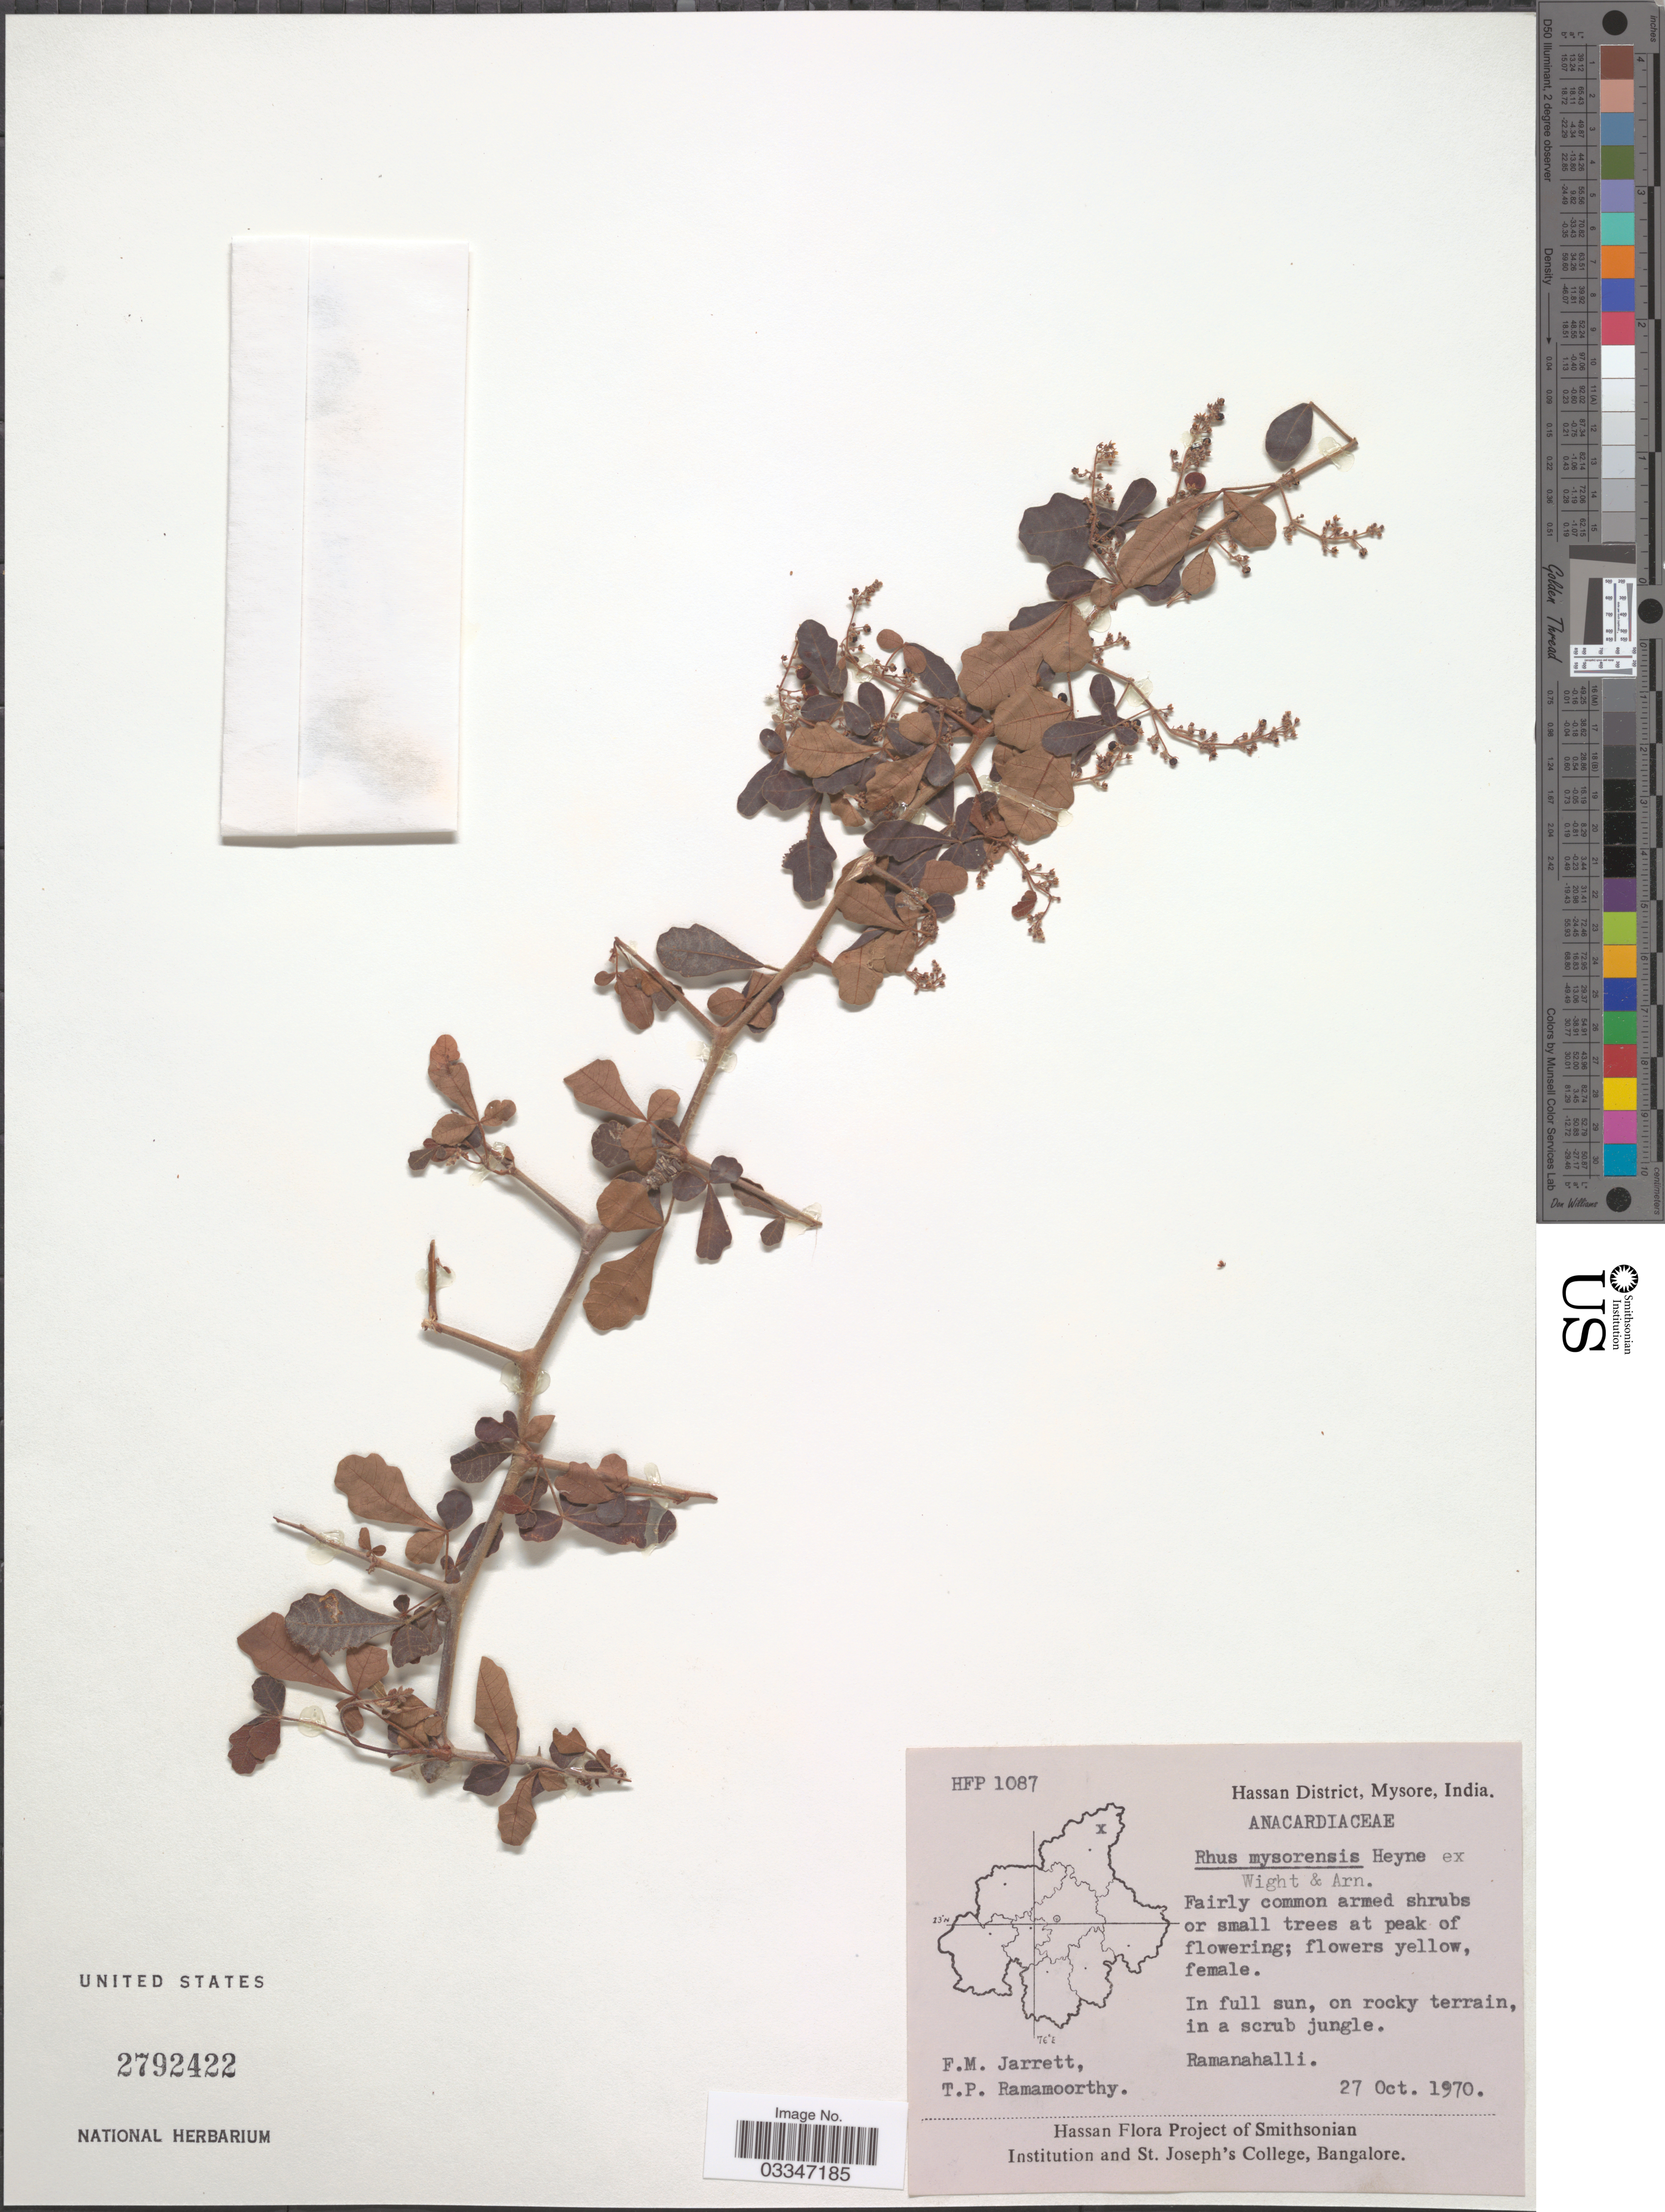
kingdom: Plantae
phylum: Tracheophyta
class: Magnoliopsida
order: Sapindales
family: Anacardiaceae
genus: Rhus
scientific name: Rhus mysorensis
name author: G. Don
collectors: F. M. Jarrett & T. P. Ramamoorthy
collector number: HFP 1087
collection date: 1970-10-27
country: India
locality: Hassan District, Mysore. Ramanahalli.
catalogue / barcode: US 2792422